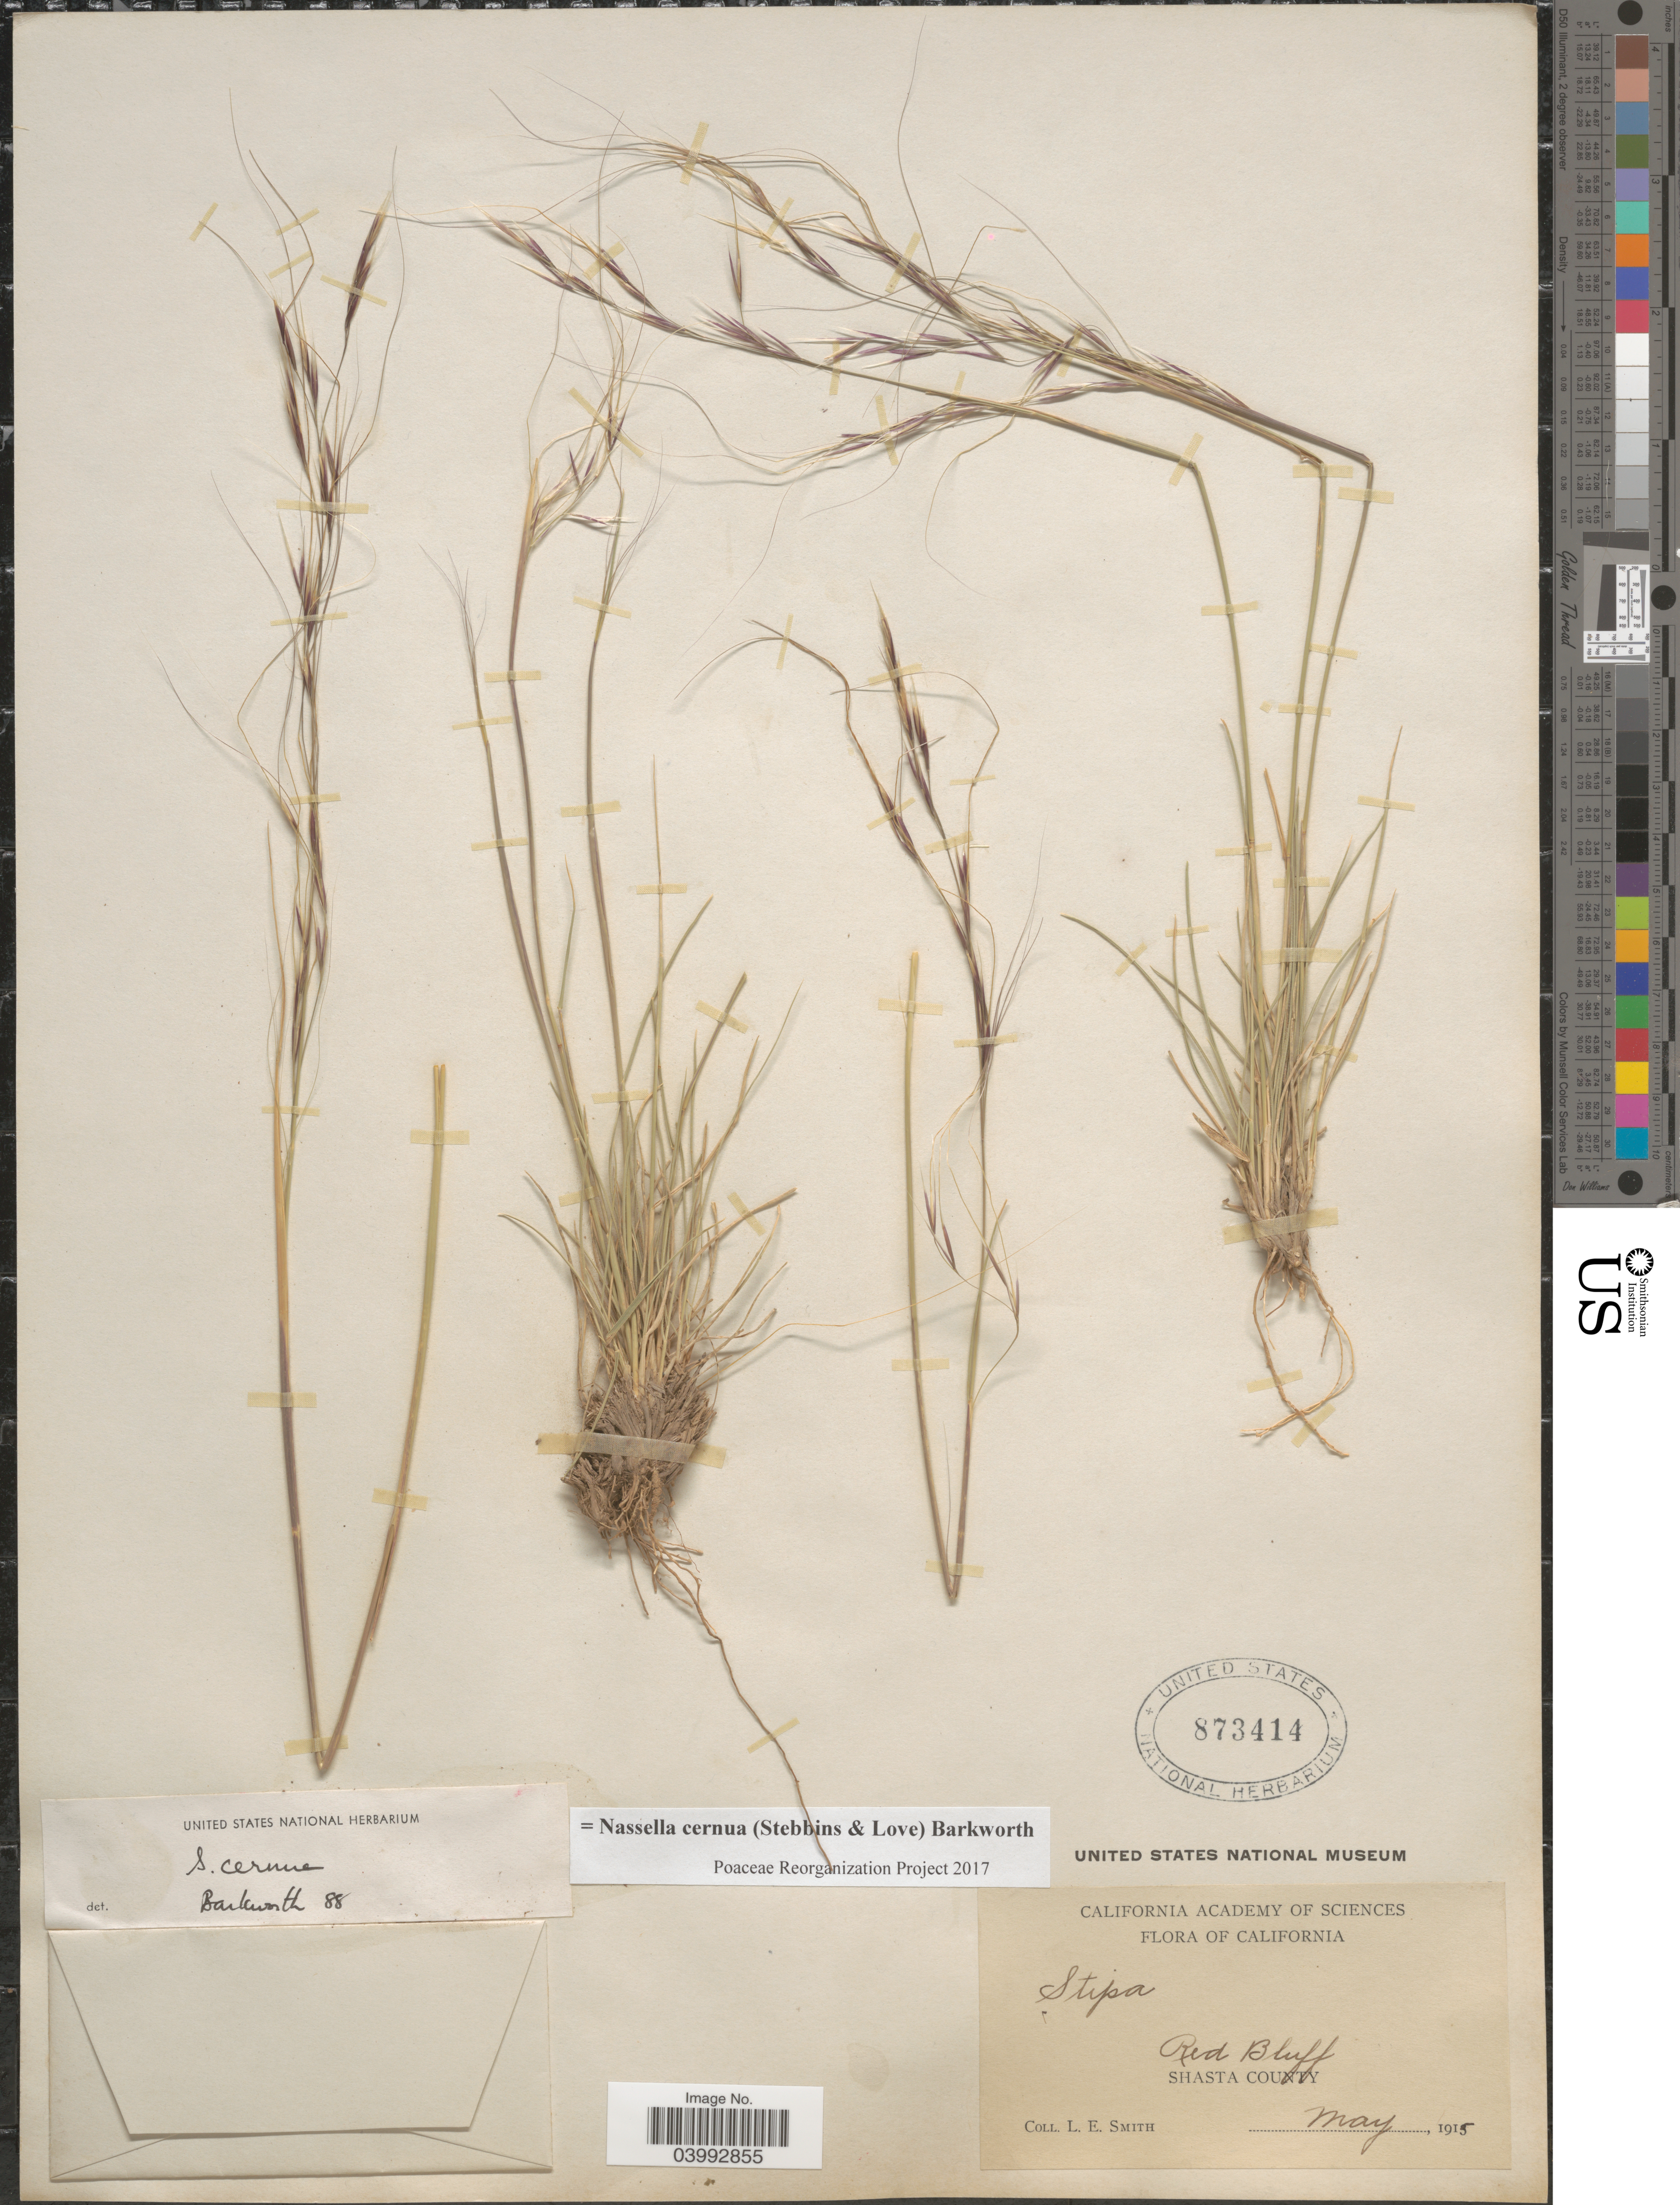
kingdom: Plantae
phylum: Tracheophyta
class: Liliopsida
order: Poales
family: Poaceae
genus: Nassella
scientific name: Nassella cernua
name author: (Stebbins & Love) Barkworth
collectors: L. E. Smith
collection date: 1915-05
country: United States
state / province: California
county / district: Shasta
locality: Red Bluff. Shasta County.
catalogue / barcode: US 873414